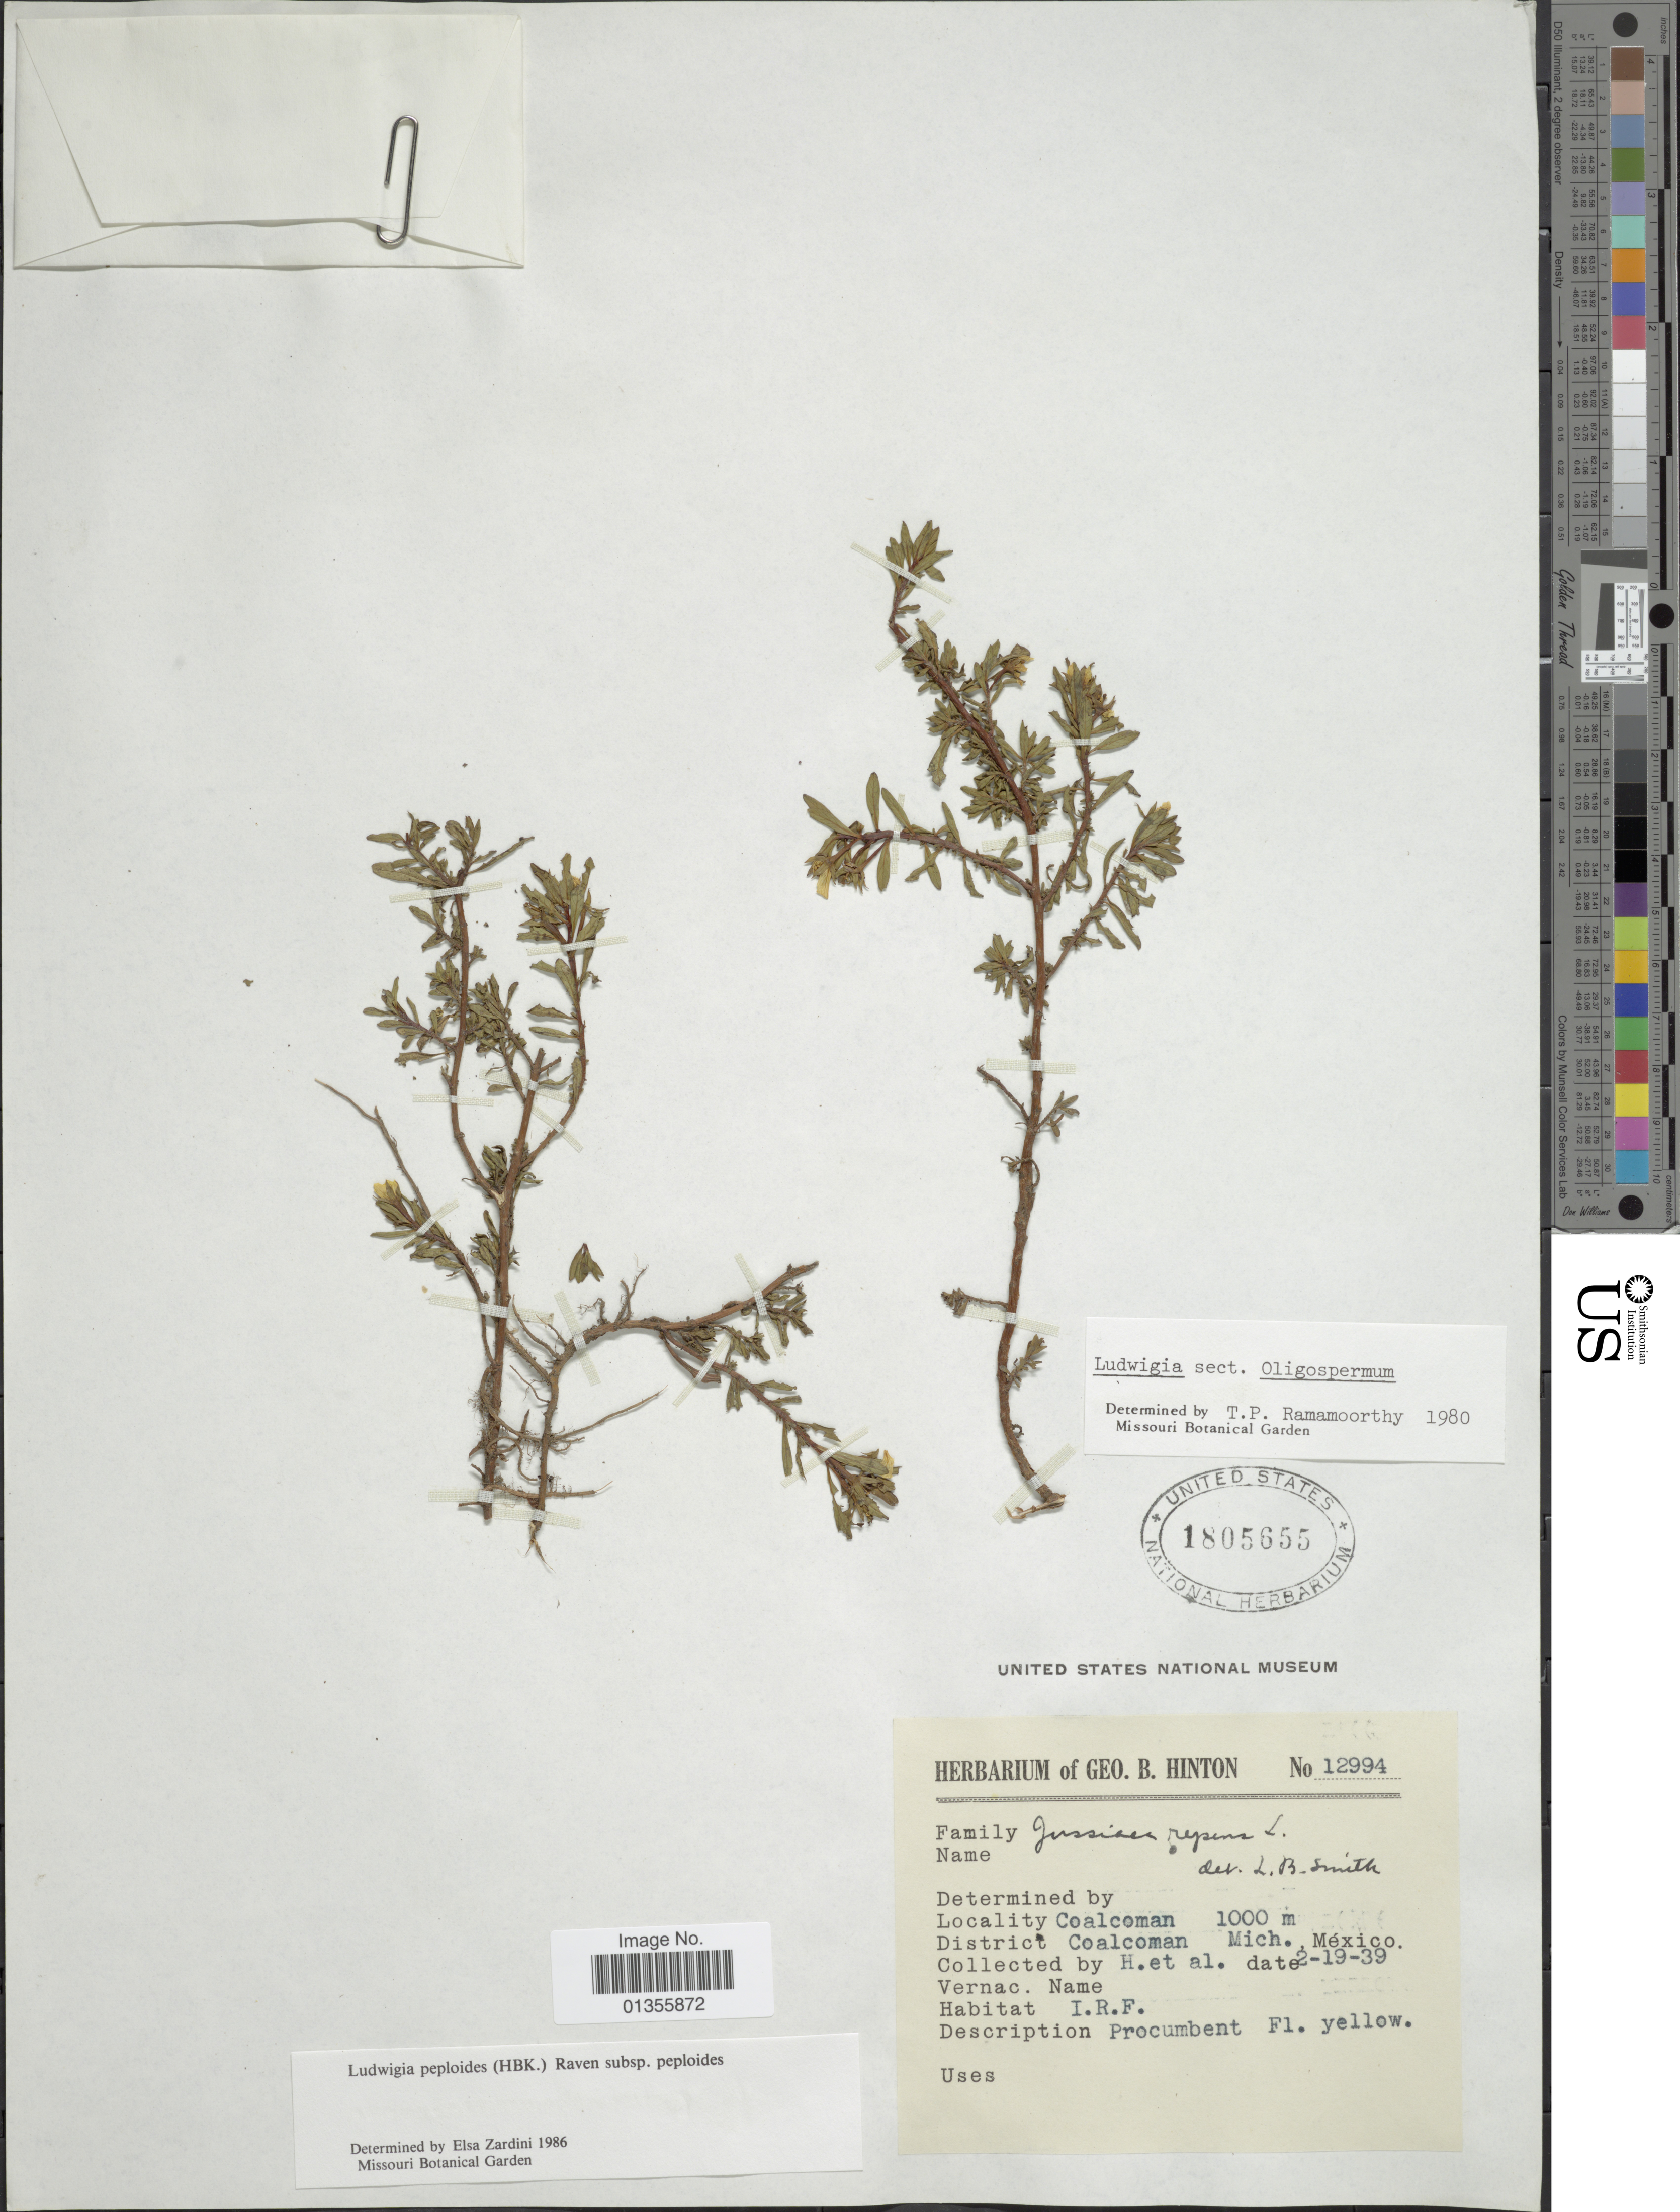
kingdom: Plantae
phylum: Tracheophyta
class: Magnoliopsida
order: Myrtales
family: Onagraceae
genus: Ludwigia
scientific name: Ludwigia peploides subsp. peploides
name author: (Kunth) P.H. Raven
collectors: G. B. Hinton & et al.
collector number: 12994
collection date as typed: Transcribed d/m/y: 19/2/39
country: Mexico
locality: Coalcoman. District Coalcoman, Mich.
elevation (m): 1000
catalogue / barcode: US 1805655